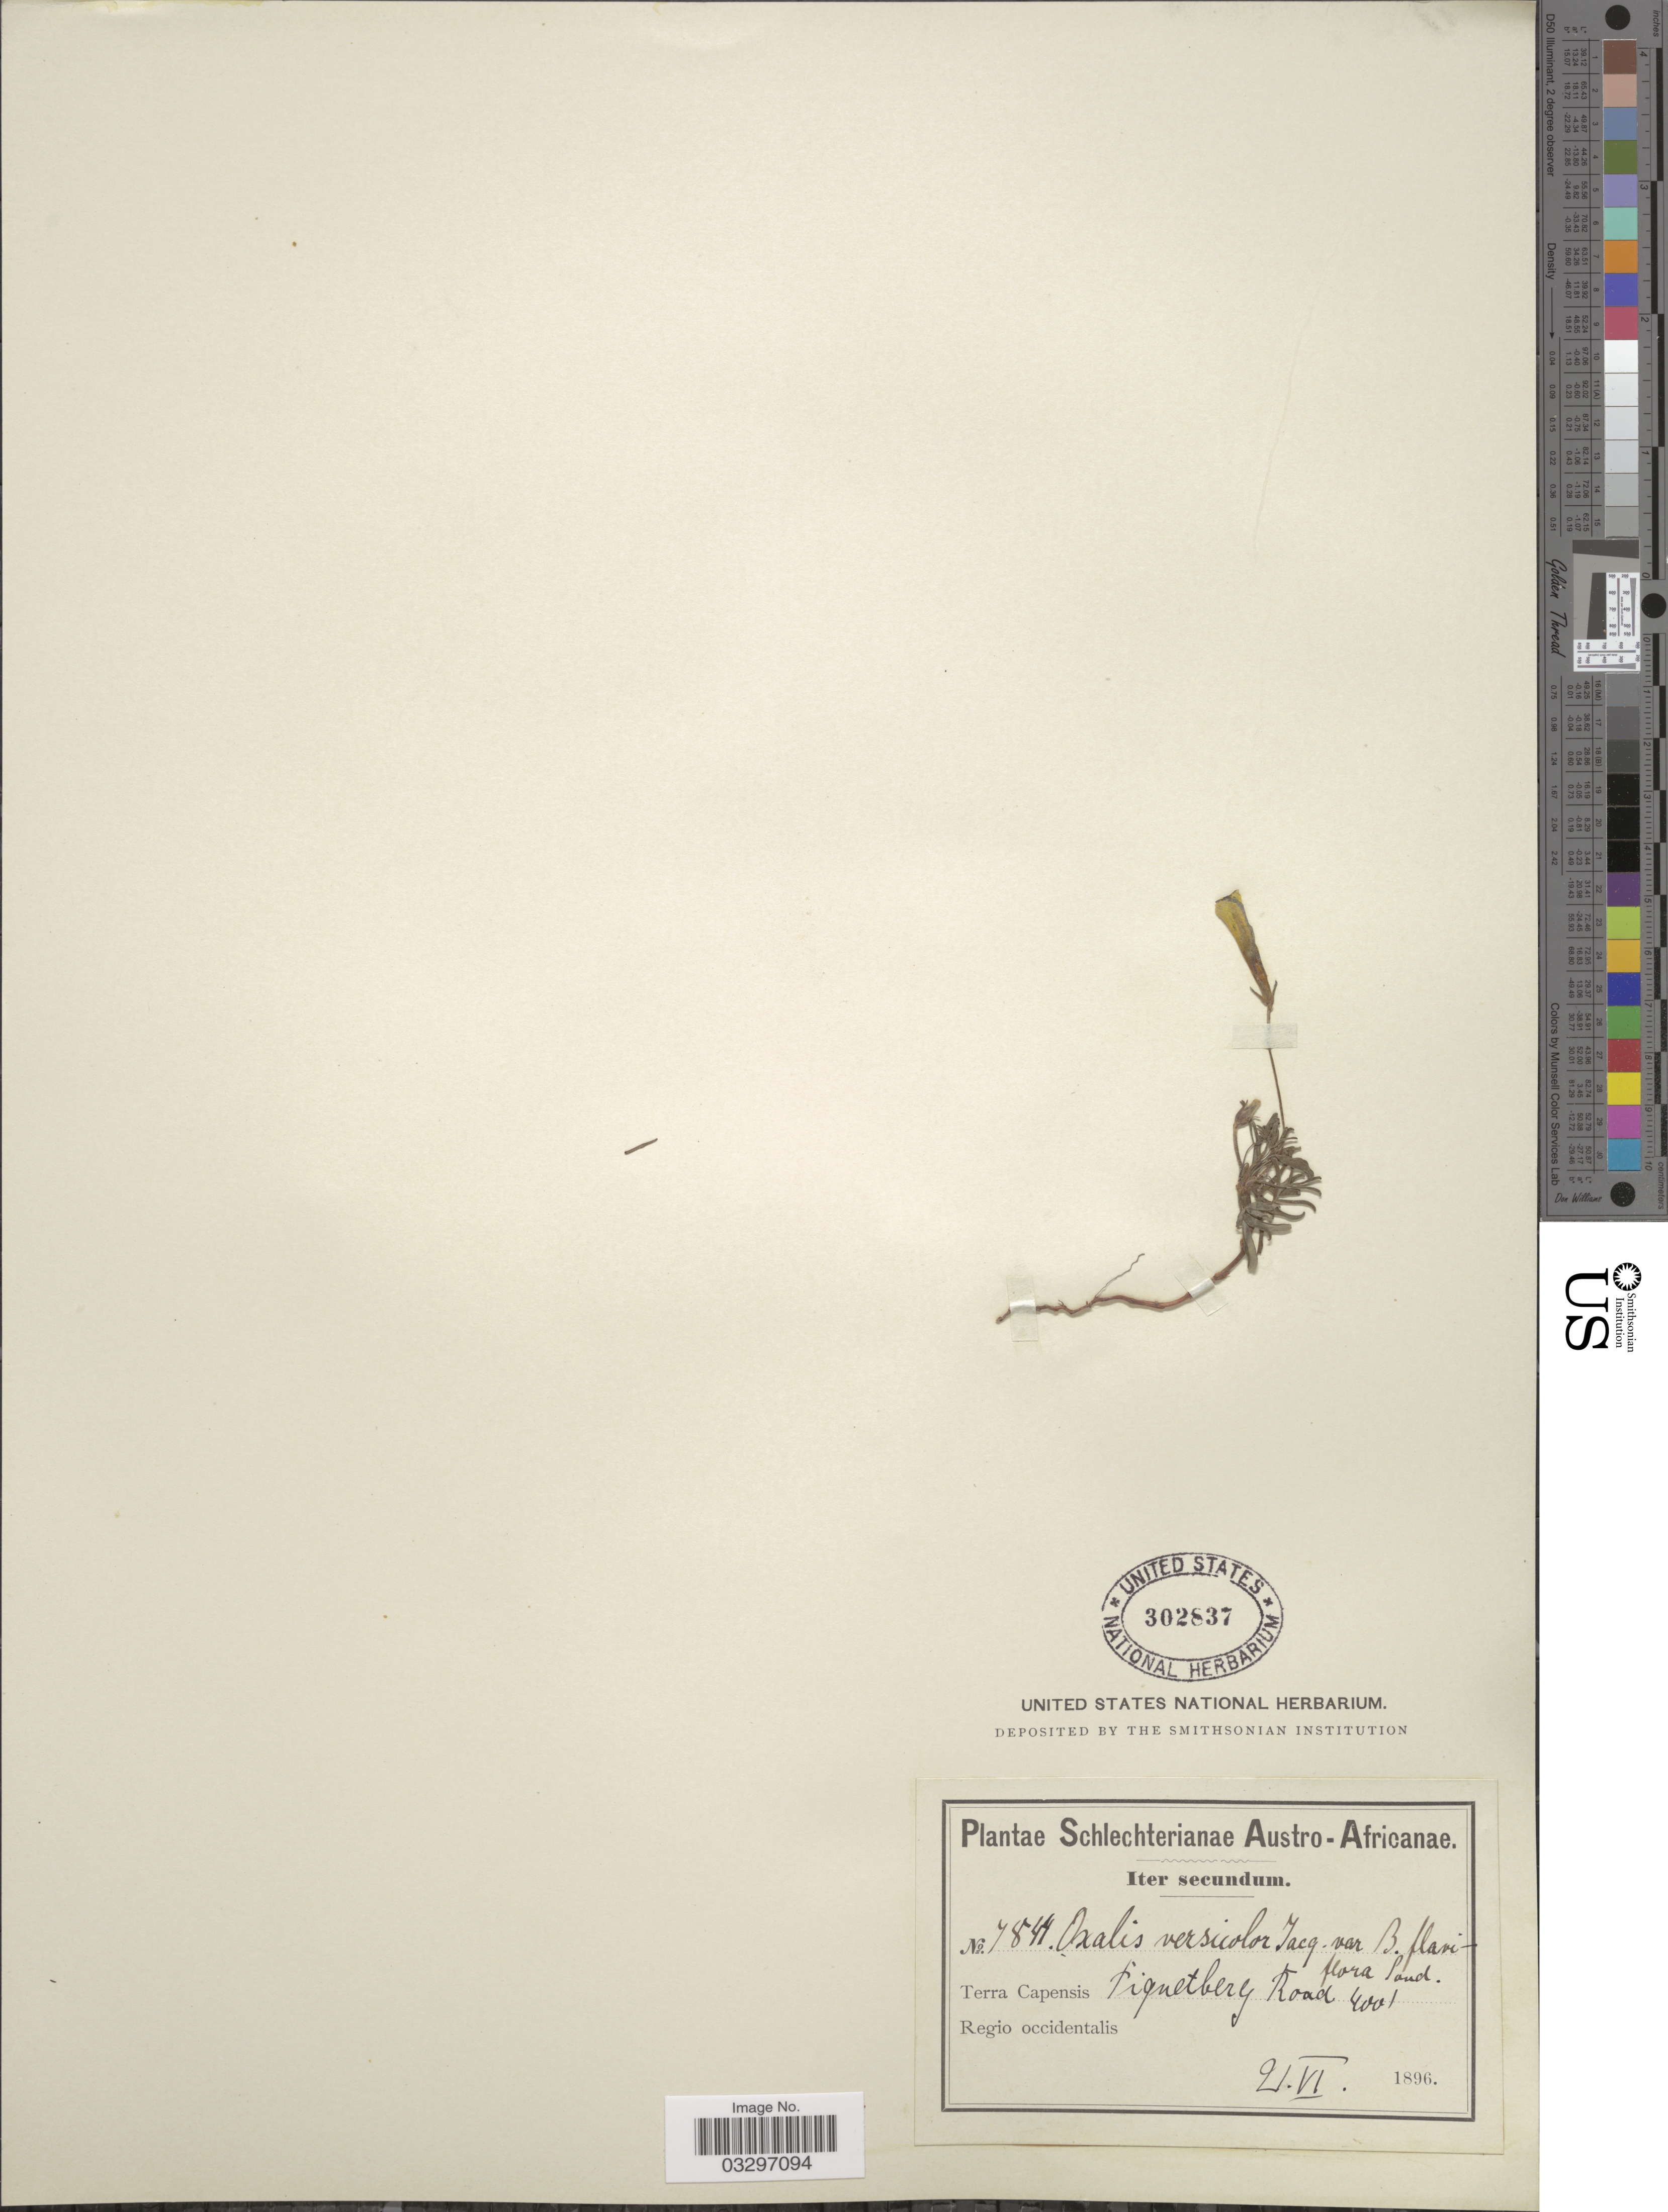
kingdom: Plantae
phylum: Tracheophyta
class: Magnoliopsida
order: Oxalidales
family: Oxalidaceae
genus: Oxalis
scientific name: Oxalis versicolor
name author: L.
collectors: Schlechter, --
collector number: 7844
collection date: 1896-06-21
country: South Africa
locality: Austro-Africanae, Terra Capensis Piquetberg Road, Regio occidentalis.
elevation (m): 122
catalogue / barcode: US 302837